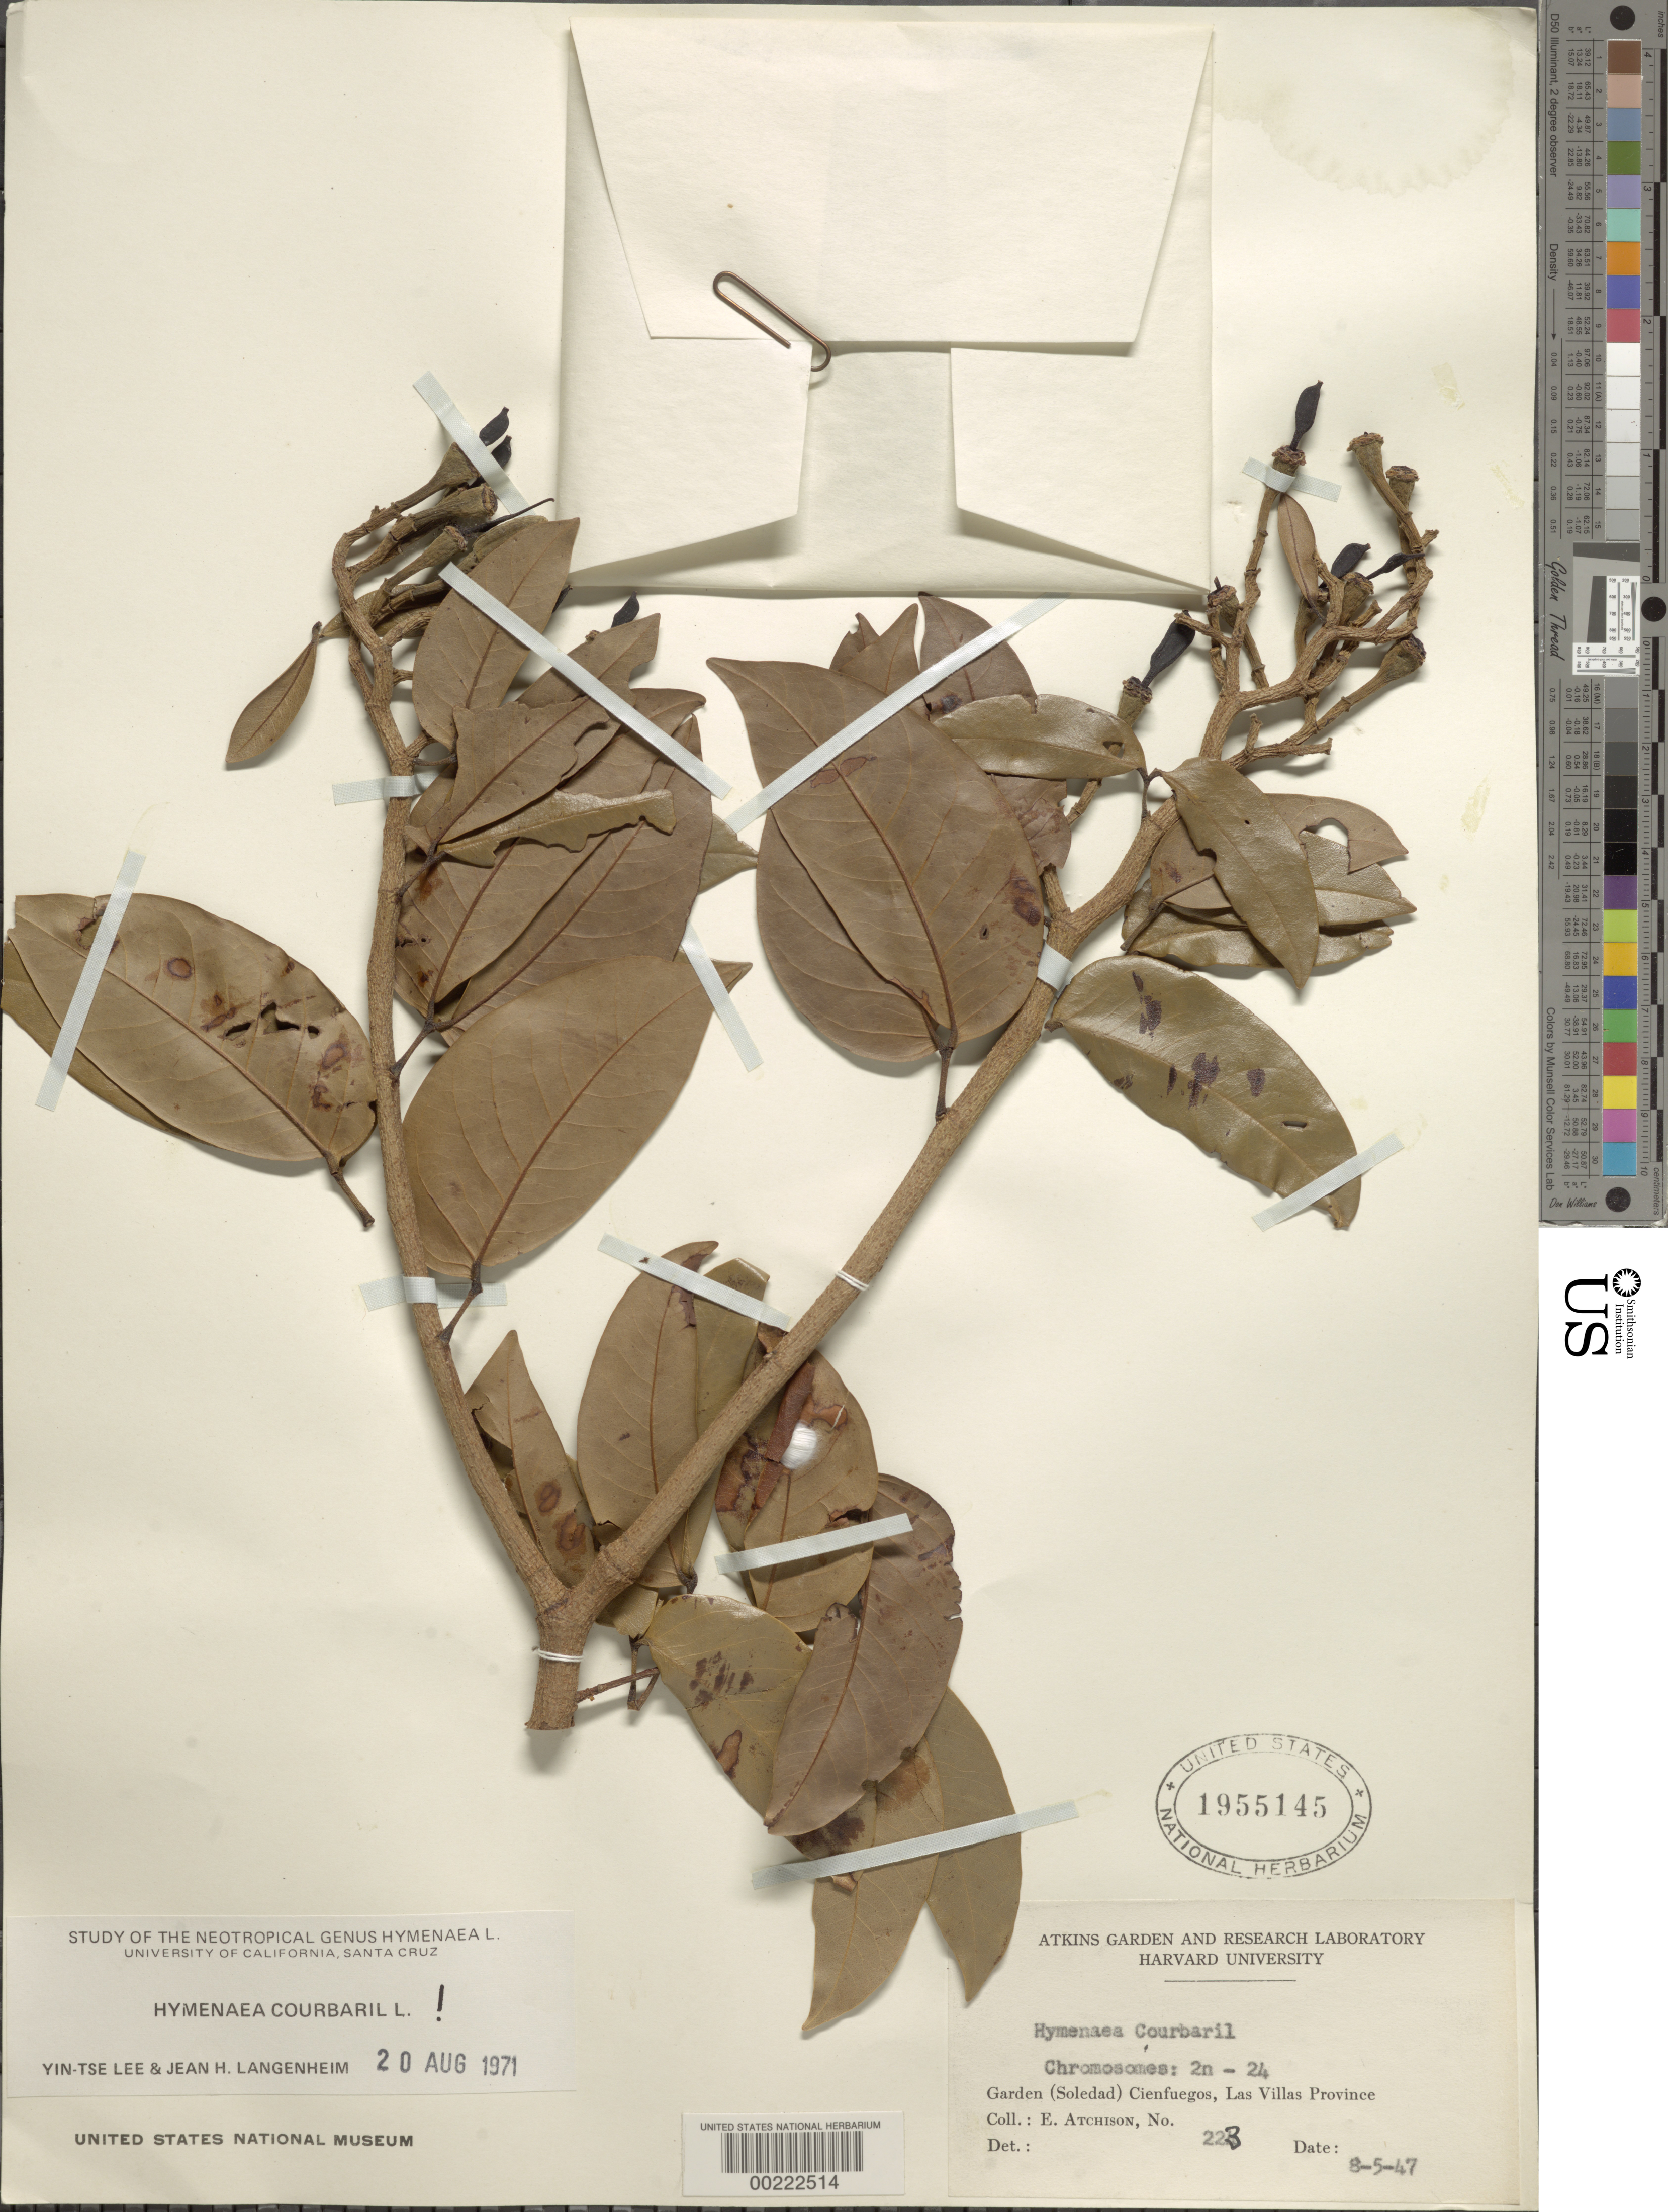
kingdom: Plantae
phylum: Tracheophyta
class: Magnoliopsida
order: Fabales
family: Fabaceae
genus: Hymenaea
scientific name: Hymenaea courbaril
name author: L.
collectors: E. Atchison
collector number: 223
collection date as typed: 08 May 1947 or 05 Aug 1947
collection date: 1947-05-08 or 1947-08-05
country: Cuba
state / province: Las Villas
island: Greater Antilles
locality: Garden (soledad) cienfuegos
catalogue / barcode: US 1955145